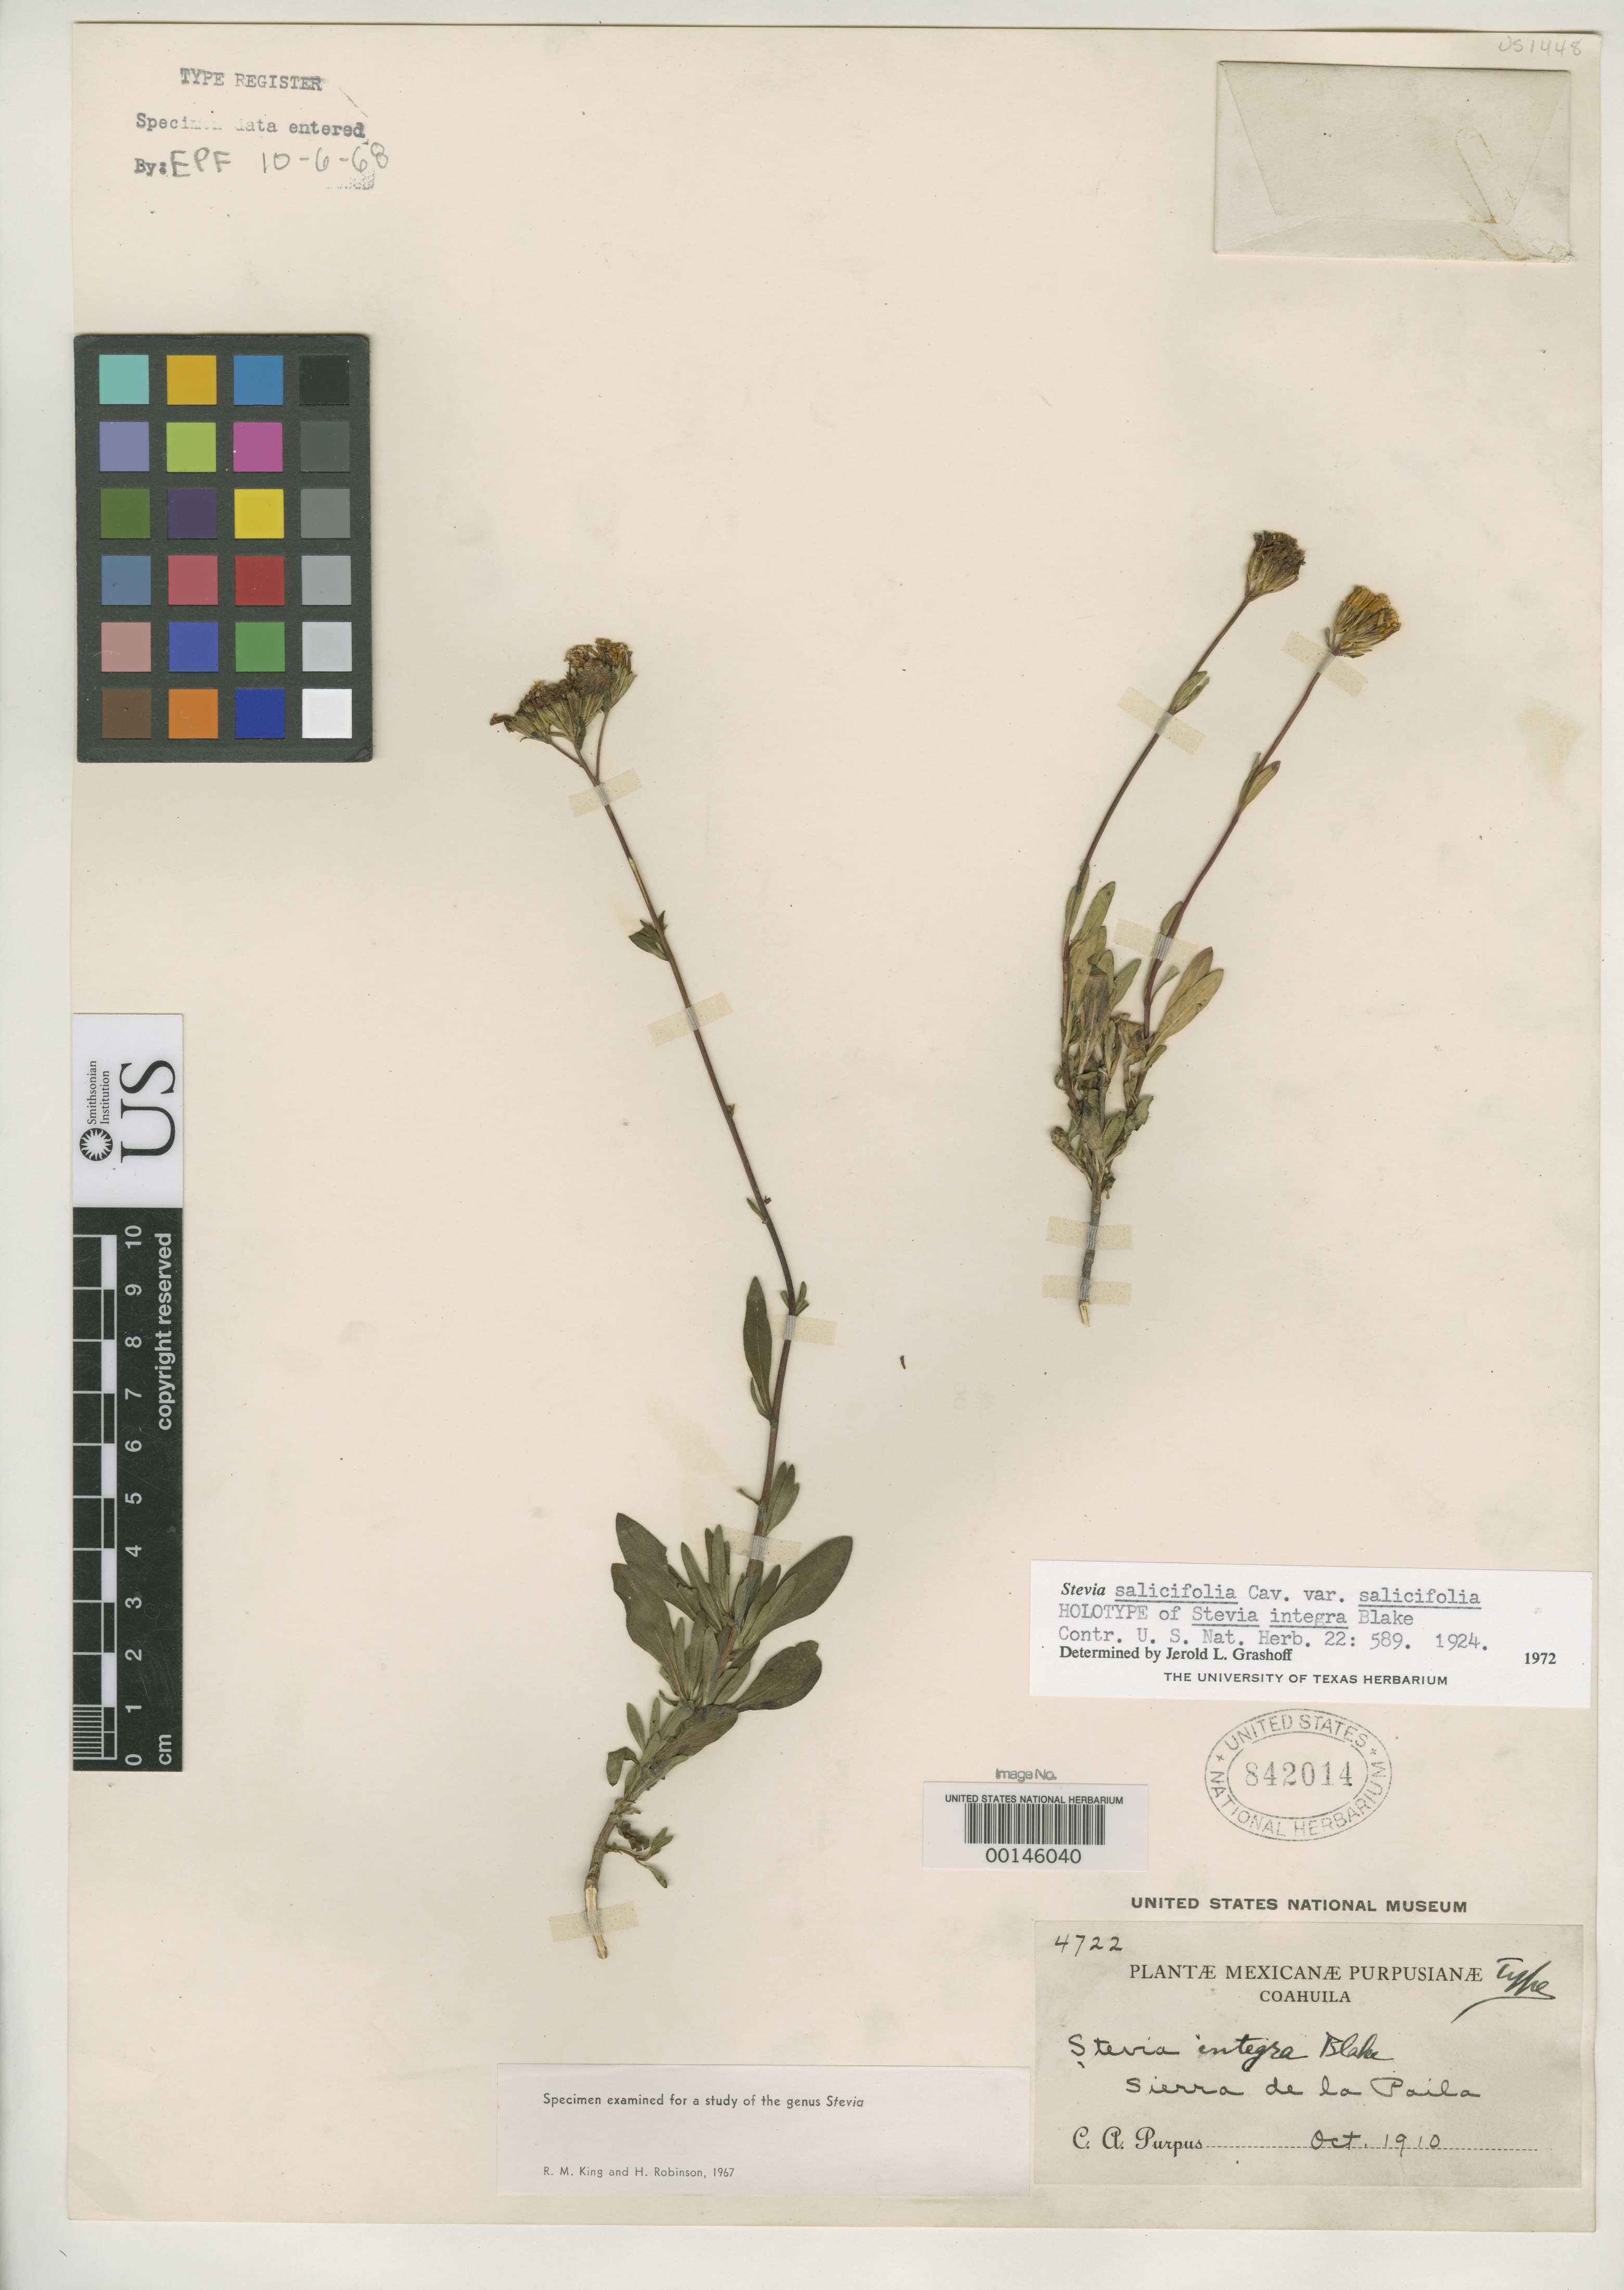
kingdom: Plantae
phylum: Tracheophyta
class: Magnoliopsida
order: Asterales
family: Asteraceae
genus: Stevia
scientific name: Stevia integra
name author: S.F. Blake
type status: Holotype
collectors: C. A. Purpus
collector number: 4722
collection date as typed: Oct 1910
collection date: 1910-10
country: Mexico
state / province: Coahuila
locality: Sierra de La Paila.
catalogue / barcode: US 842014